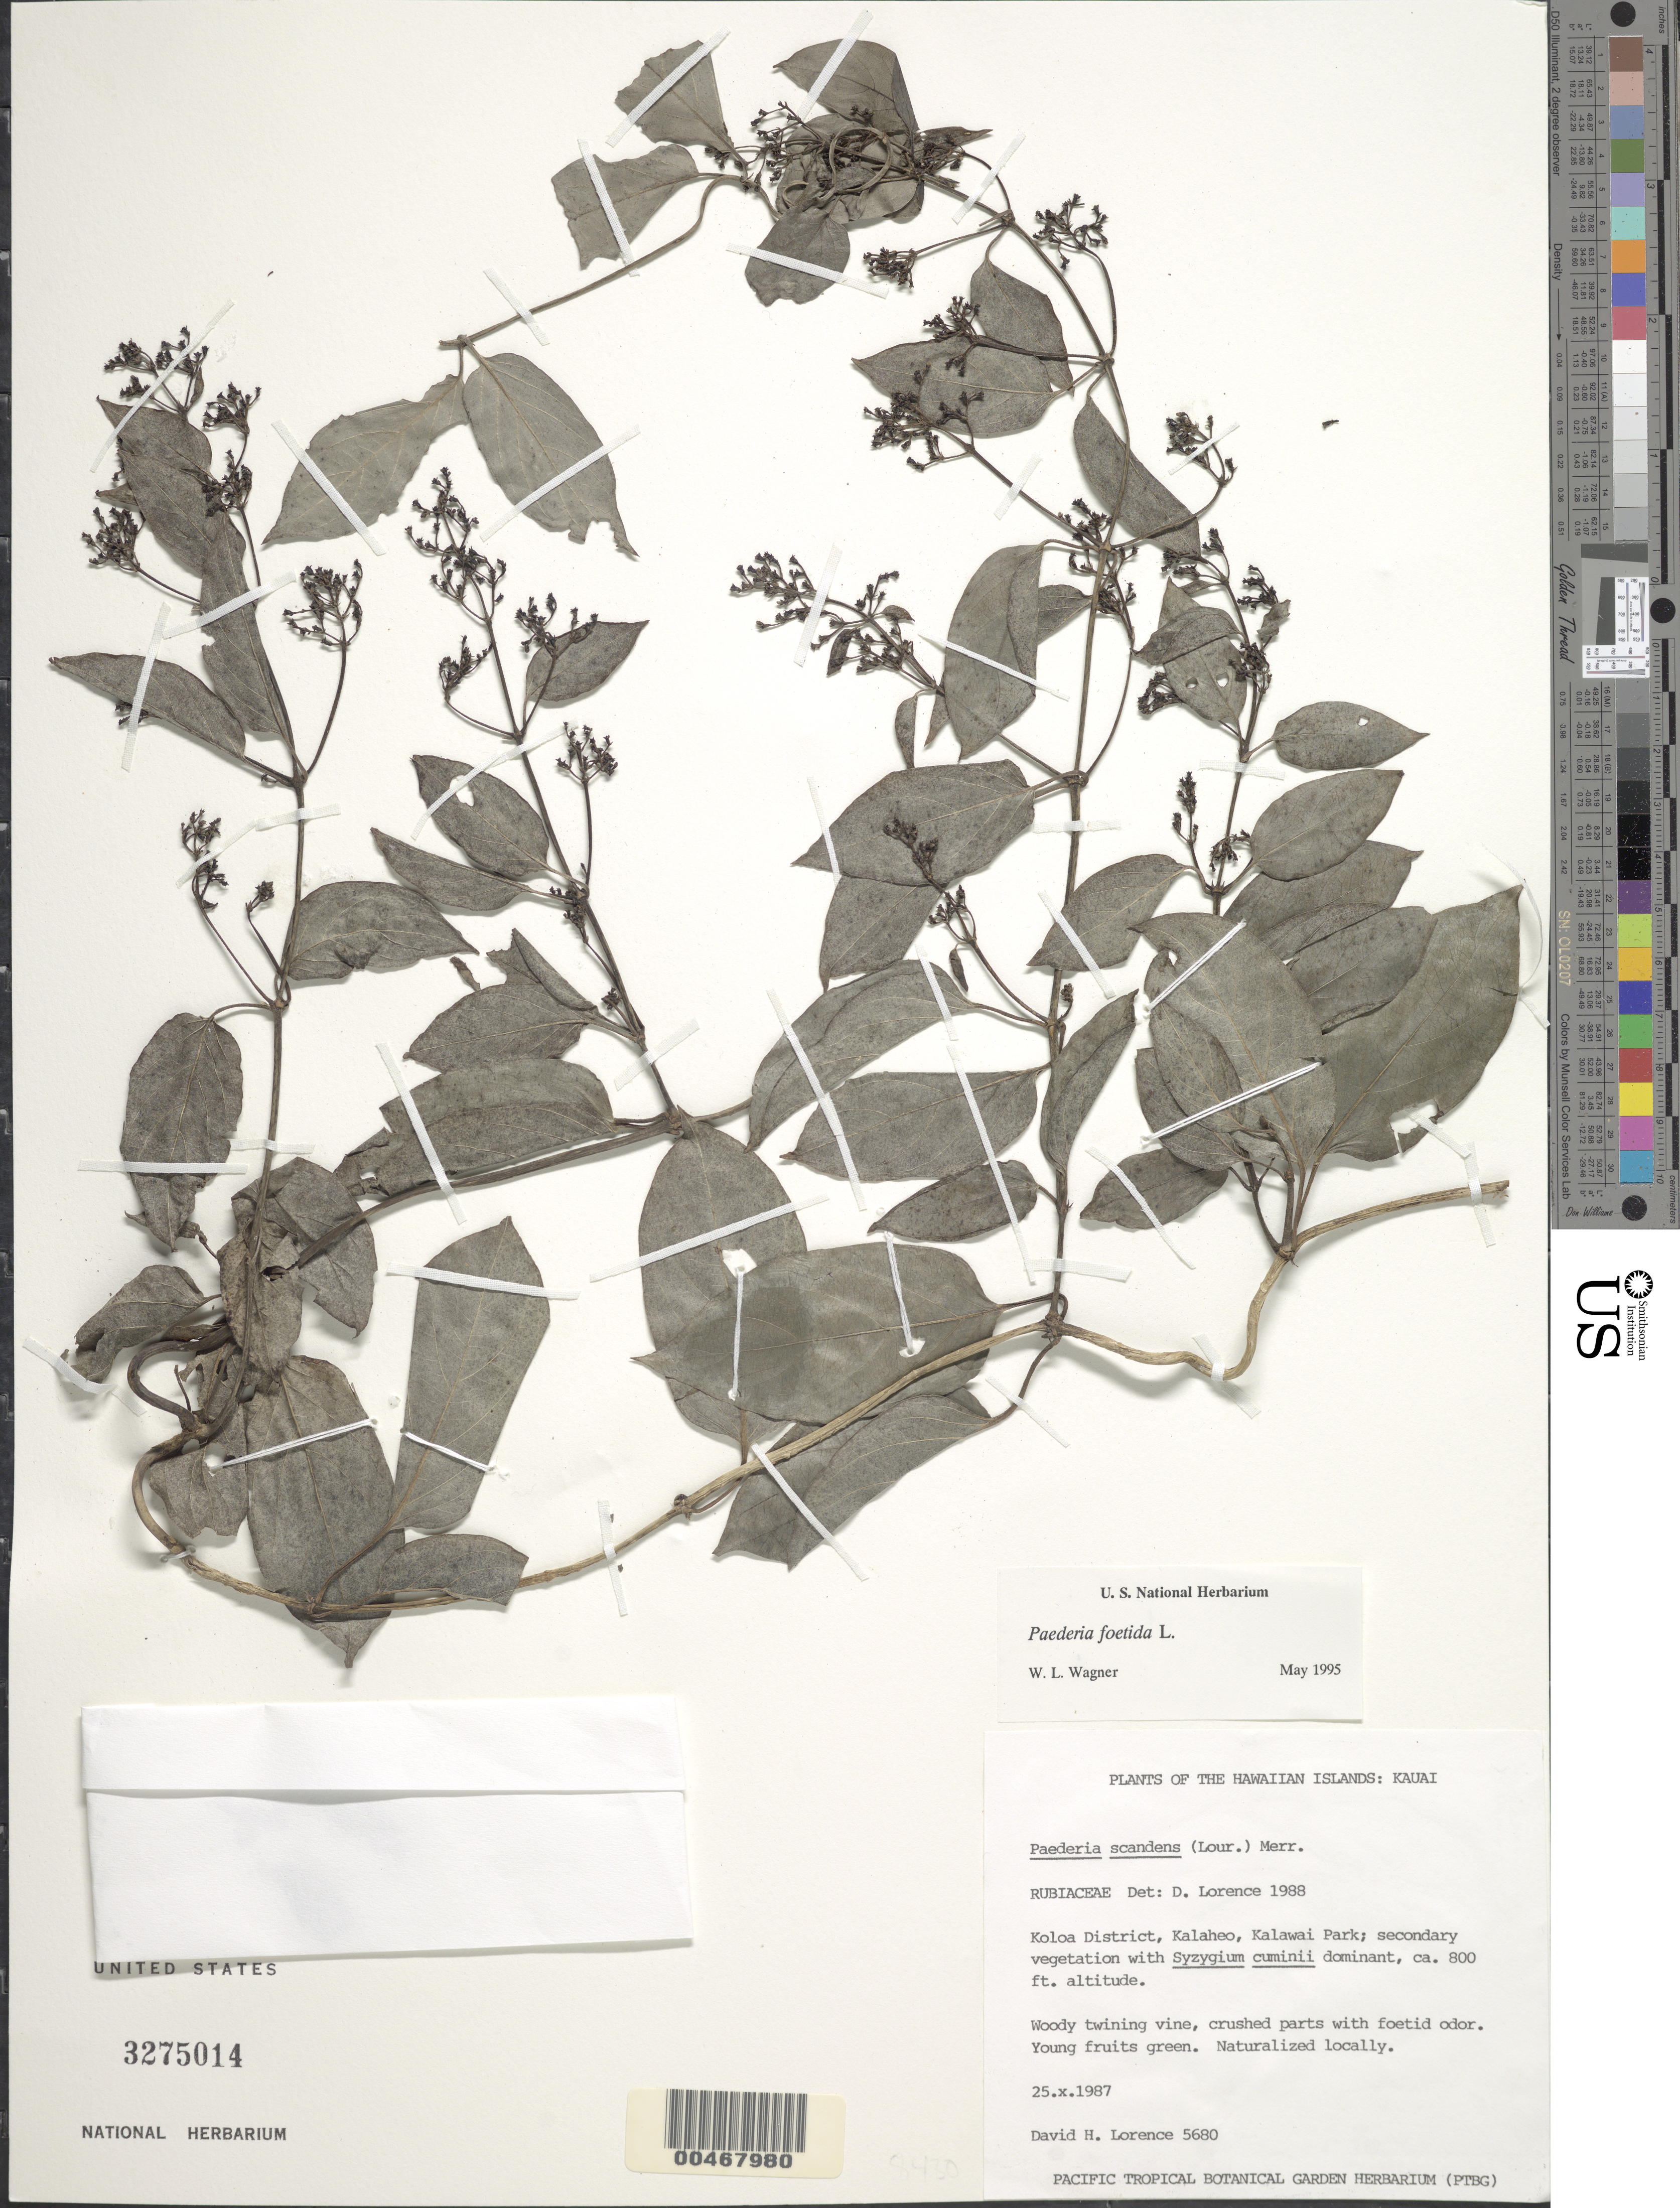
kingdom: Plantae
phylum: Tracheophyta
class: Magnoliopsida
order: Gentianales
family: Rubiaceae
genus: Paederia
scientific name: Paederia foetida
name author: L.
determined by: Wagner, W. L., (BOT), Smithsonian Institution - National Museum of Natural History (UNITED STATES)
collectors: D. Lorence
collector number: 5680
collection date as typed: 25 Oct 1987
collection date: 1987-10-25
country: United States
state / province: Hawaii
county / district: Kauai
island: Kaua'i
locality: Koloa Dist., Kalaheo, Kalawai Park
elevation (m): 244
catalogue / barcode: US 3275014